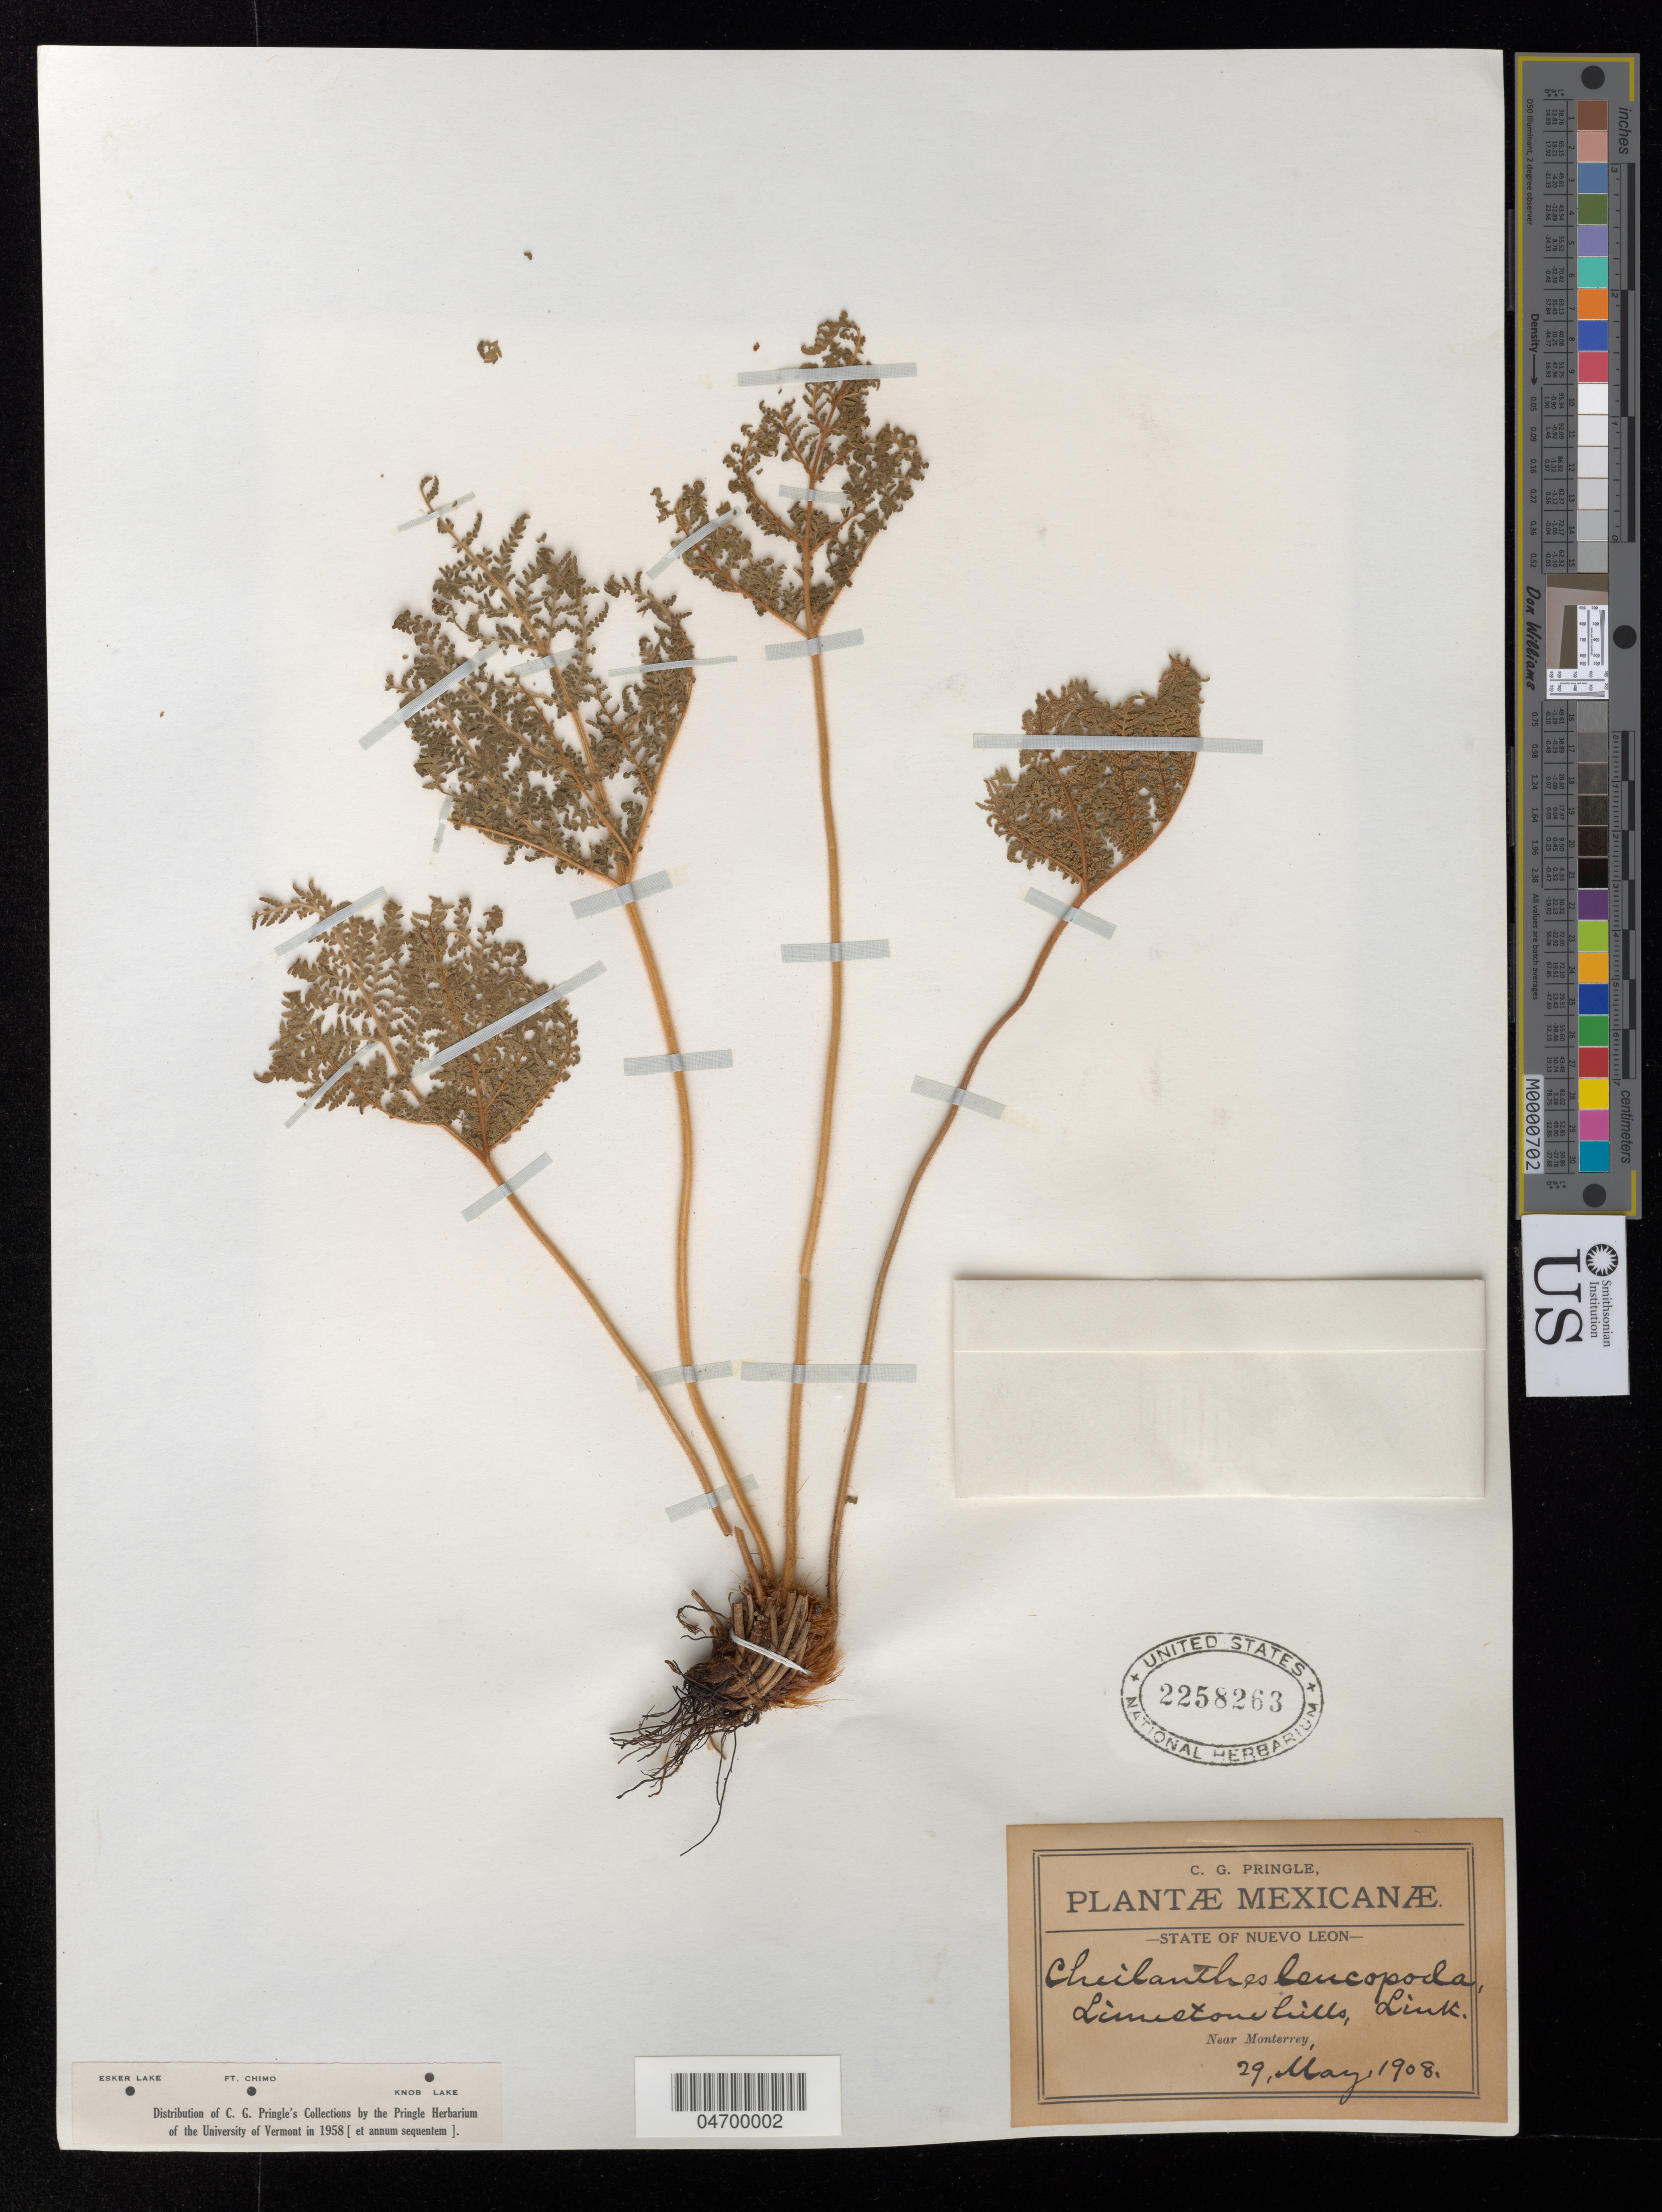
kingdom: Plantae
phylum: Tracheophyta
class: Polypodiopsida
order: Polypodiales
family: Pteridaceae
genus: Cheilanthes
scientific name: Cheilanthes leucopoda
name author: Link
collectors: C. G. Pringle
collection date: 1908-05-29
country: Mexico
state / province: Nuevo León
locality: Near Monterrey.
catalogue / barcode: US 2258263